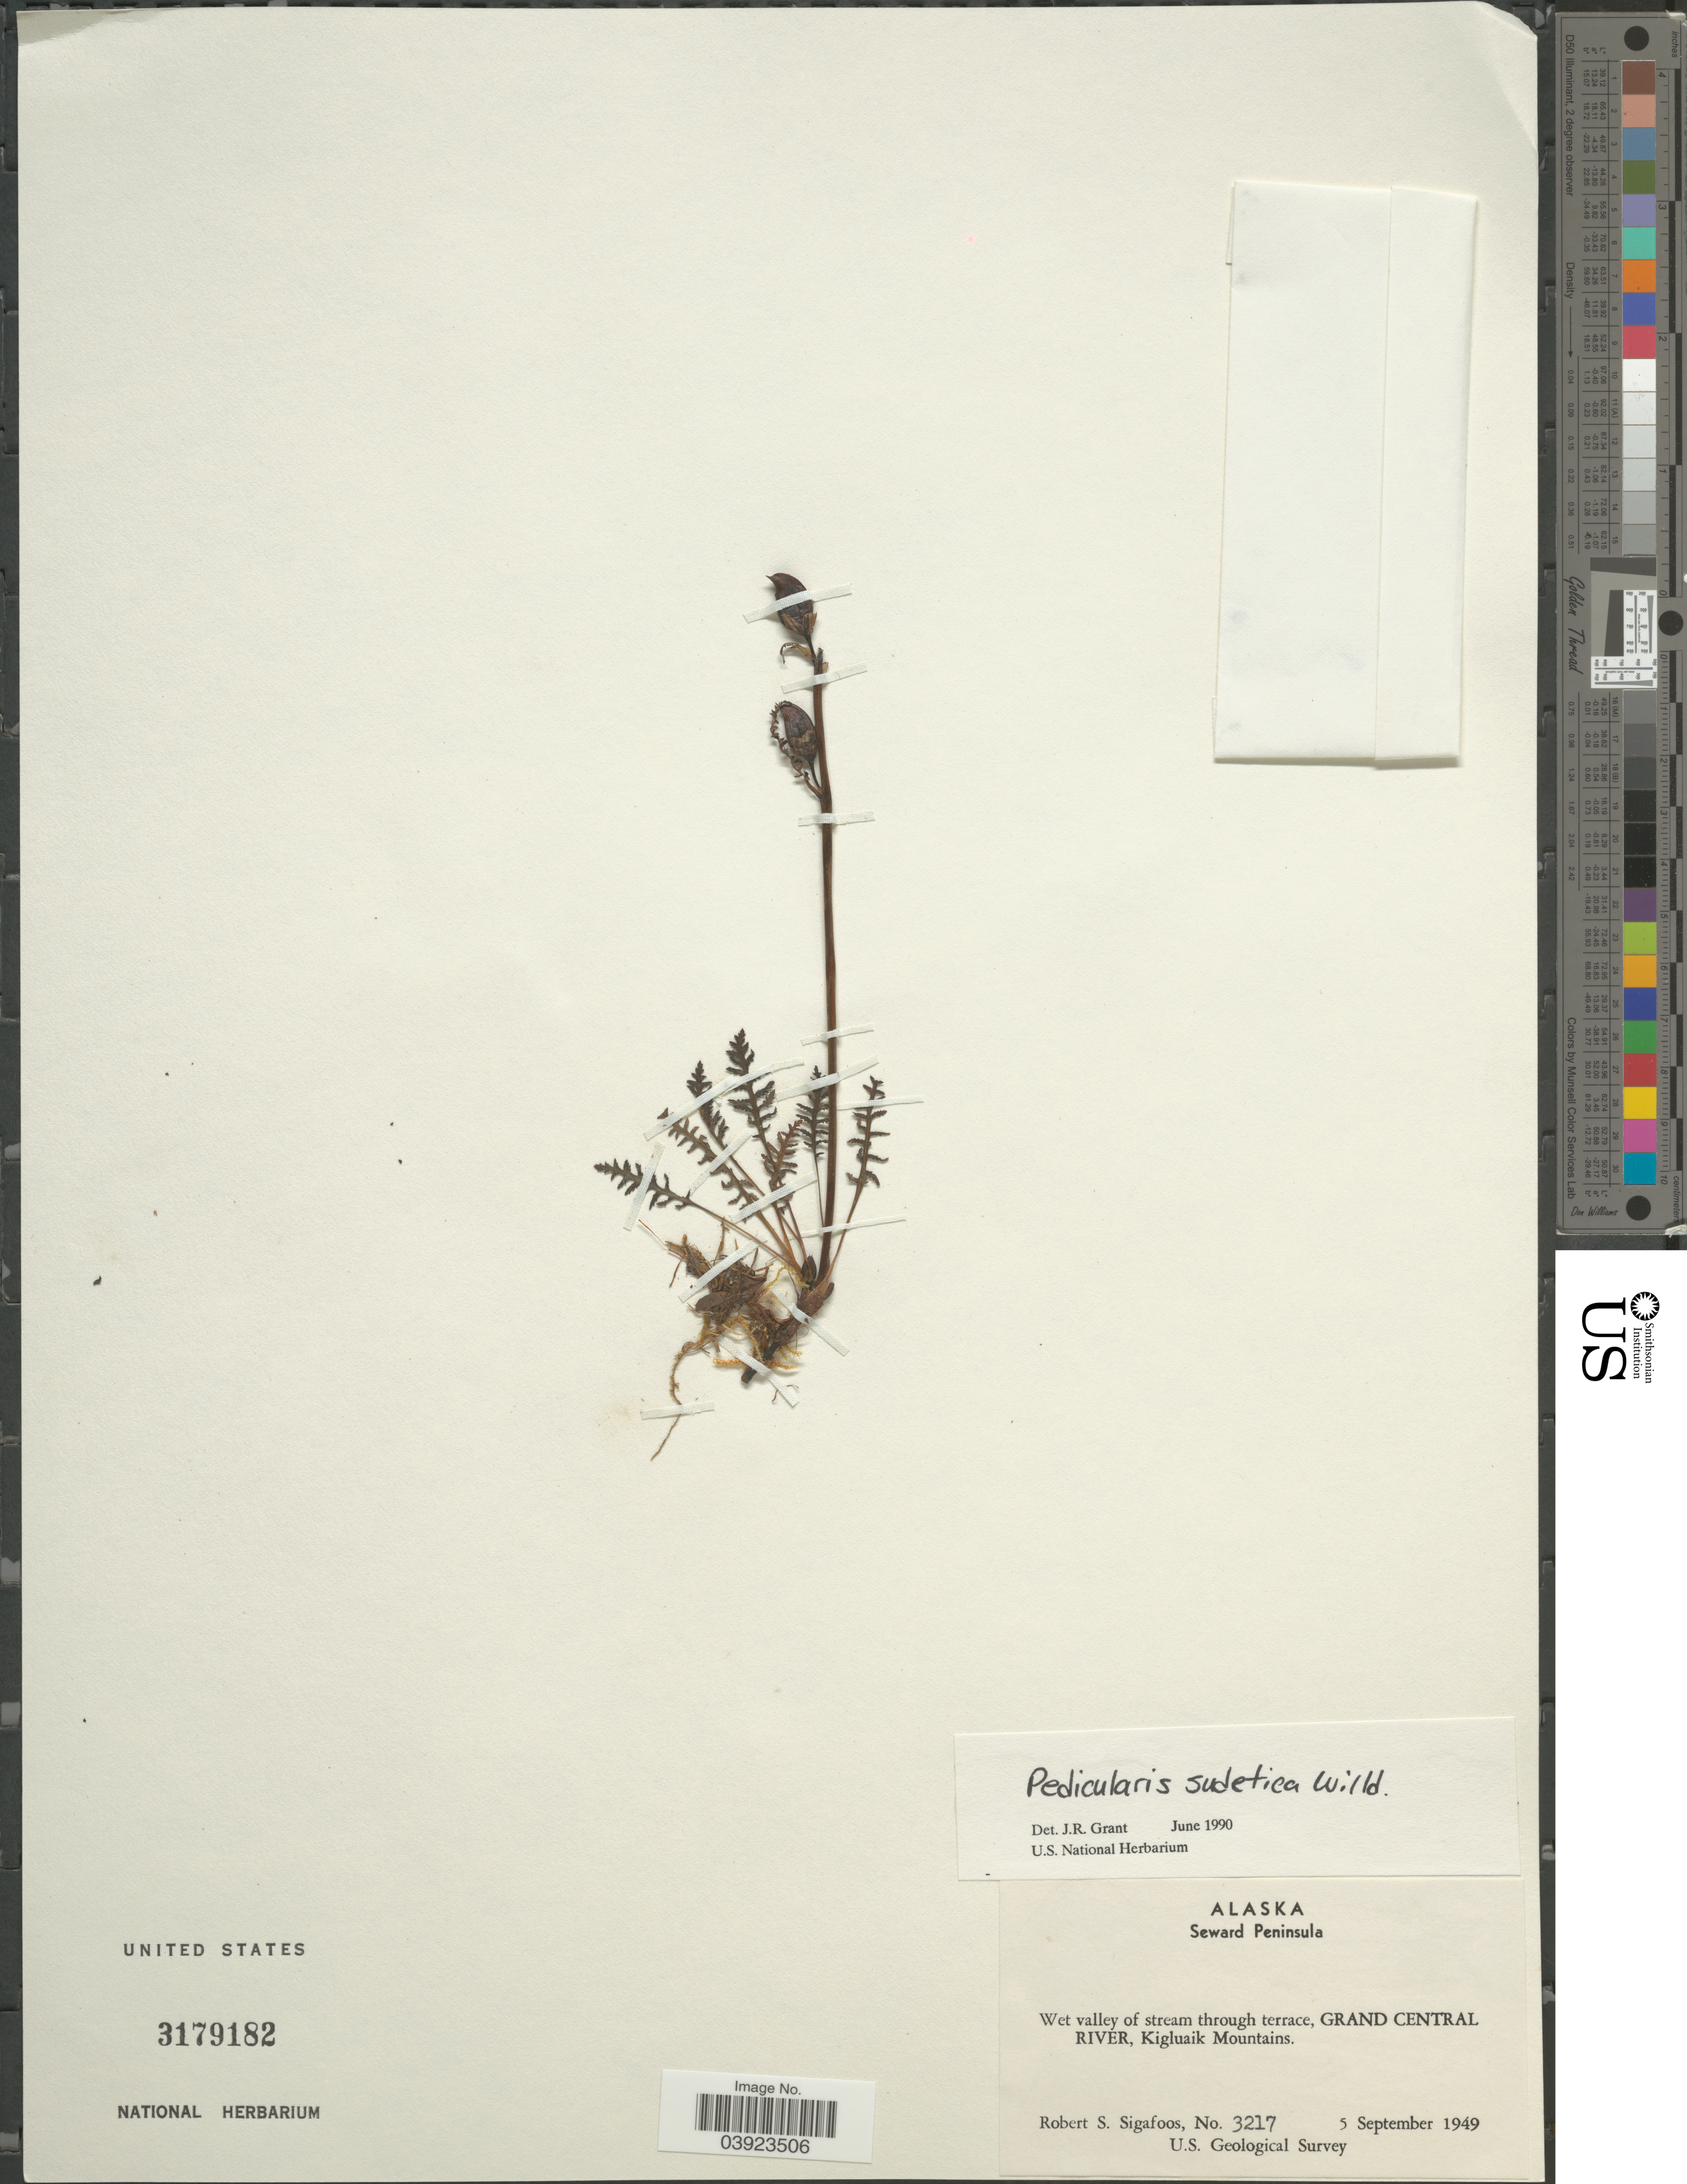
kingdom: Plantae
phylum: Tracheophyta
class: Magnoliopsida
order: Lamiales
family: Orobanchaceae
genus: Pedicularis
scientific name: Pedicularis sudetica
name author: Willd.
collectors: R. Sigafoos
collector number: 3217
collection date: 1949-09-05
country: United States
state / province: Alaska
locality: Seward Peninsula. Wet valley of stream through terrace, Grand Central River, Kigluaik Mountains.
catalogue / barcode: US 3179182